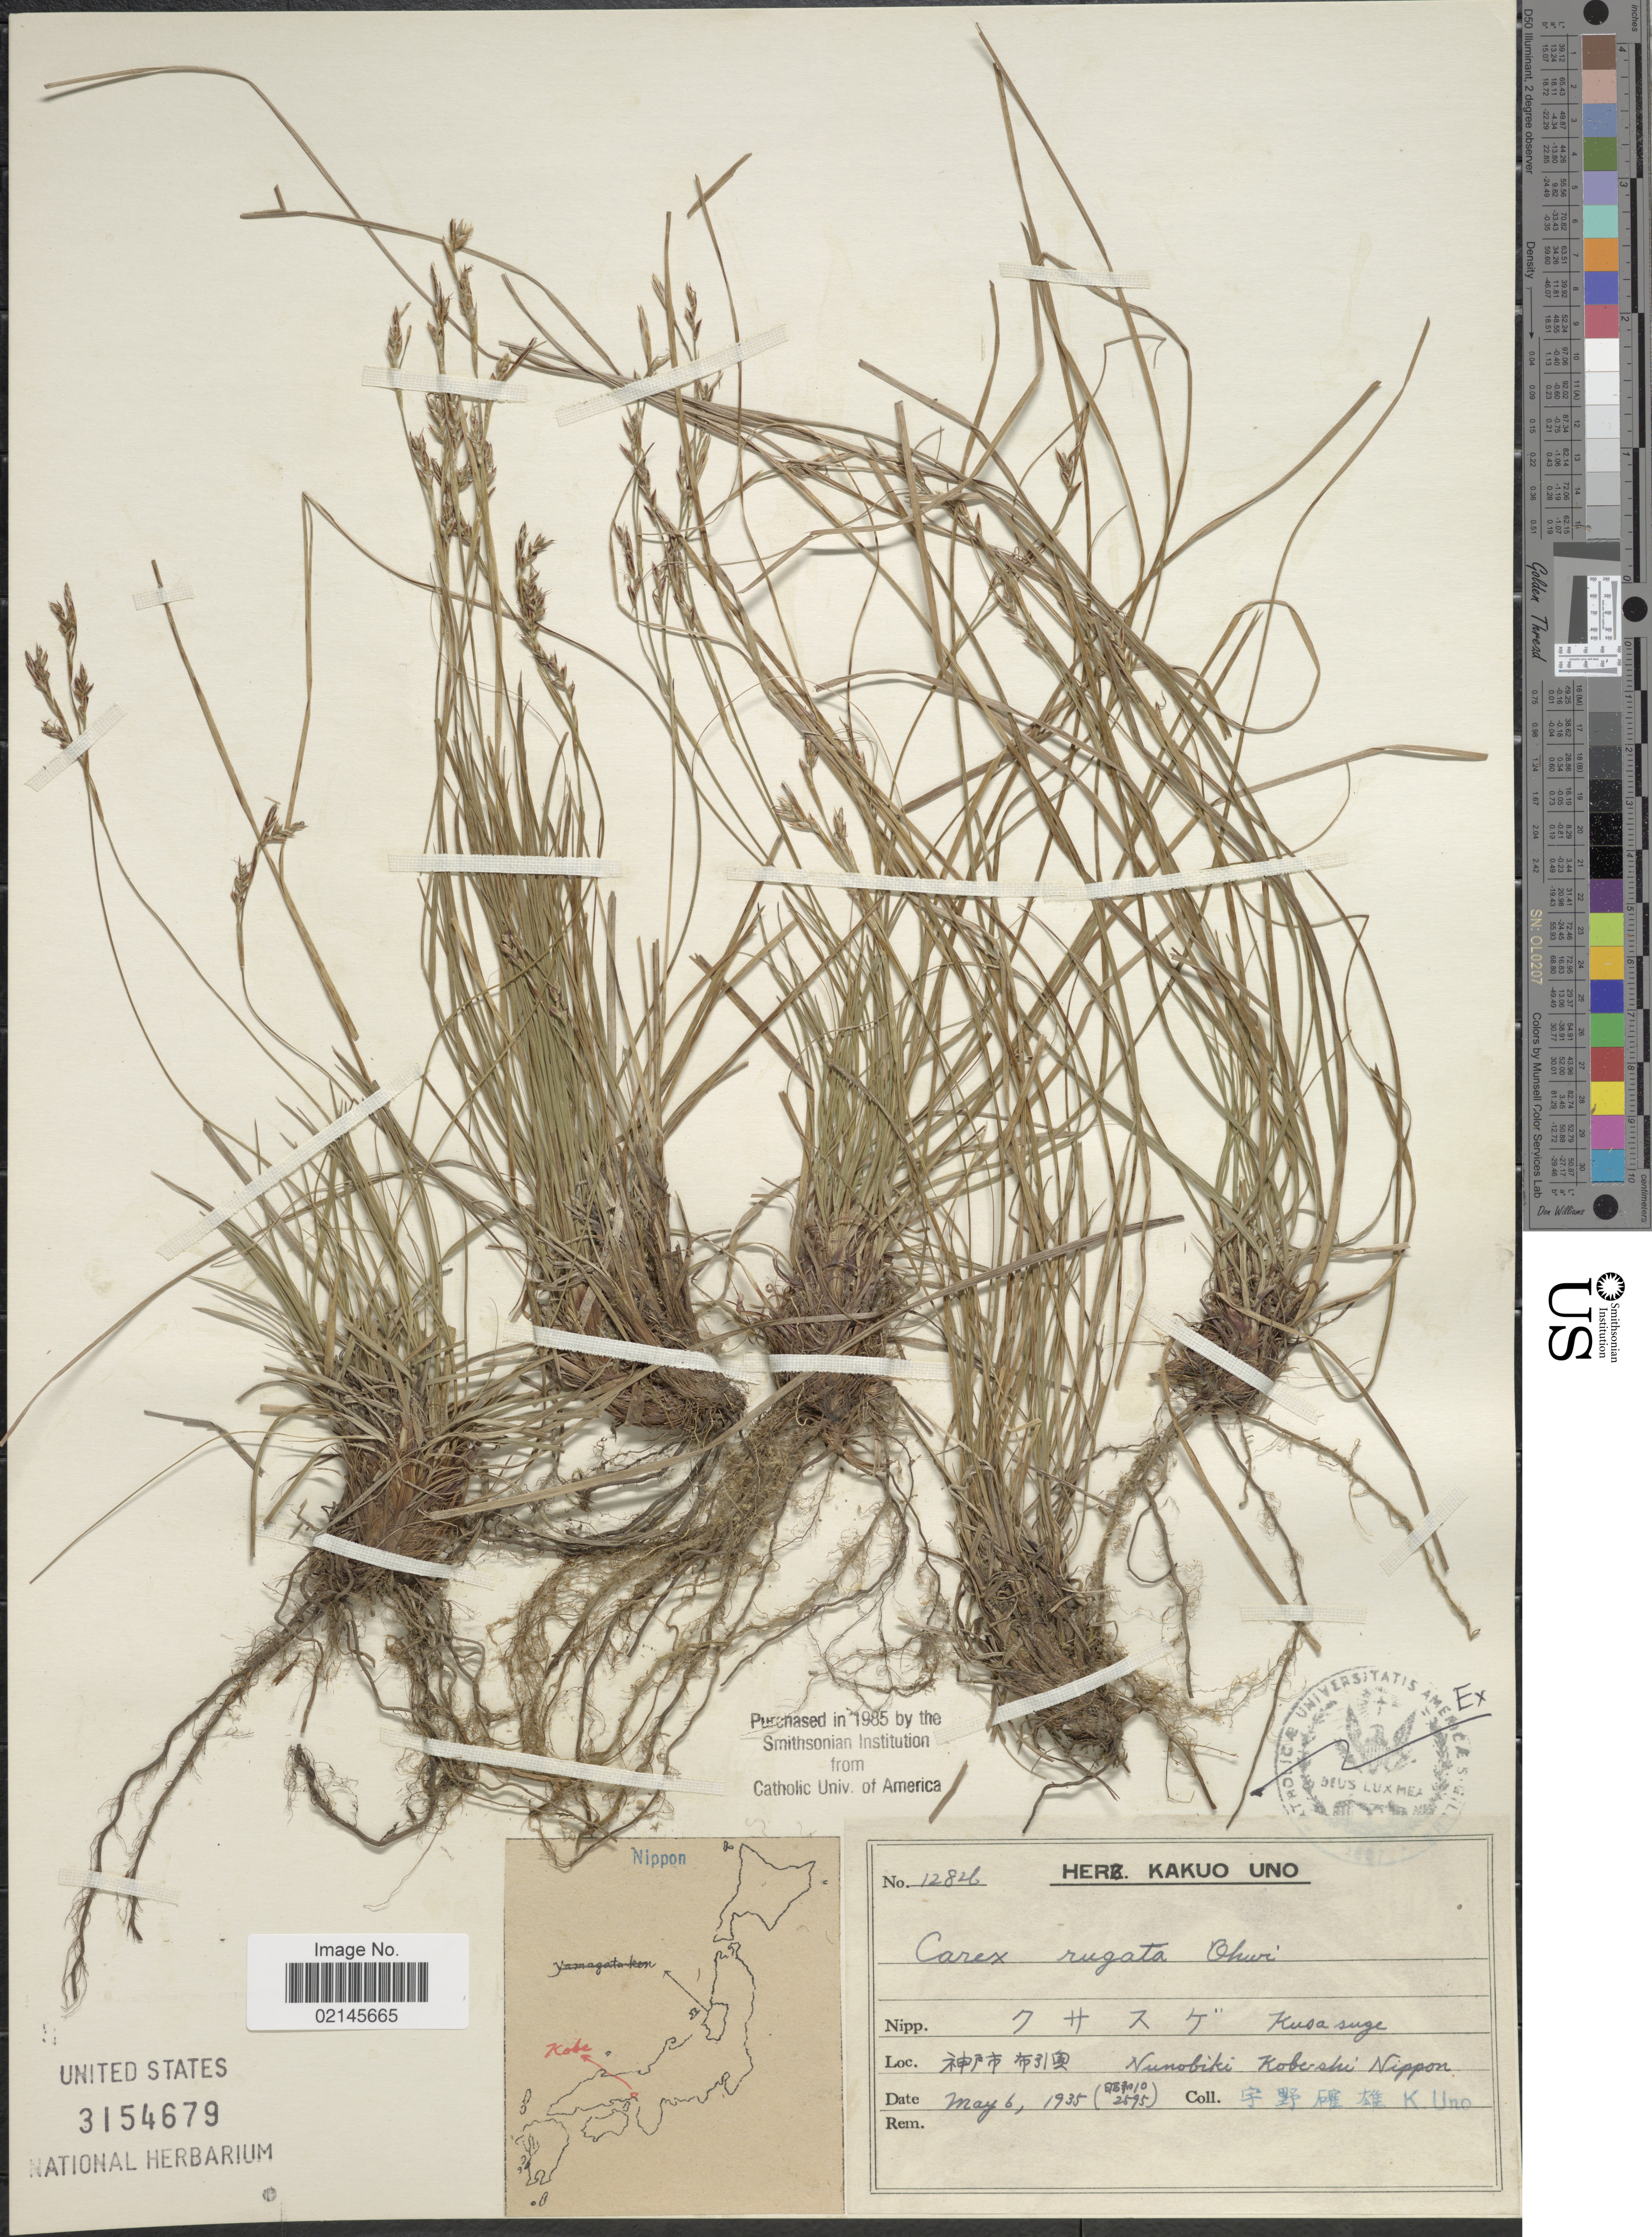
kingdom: Plantae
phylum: Tracheophyta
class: Liliopsida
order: Poales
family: Cyperaceae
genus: Carex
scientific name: Carex rugata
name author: Ohwi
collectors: K. Uno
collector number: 12826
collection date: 1935-05-06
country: Japan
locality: Nunobiki, Kobe-shi, Nippon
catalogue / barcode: US 3154679